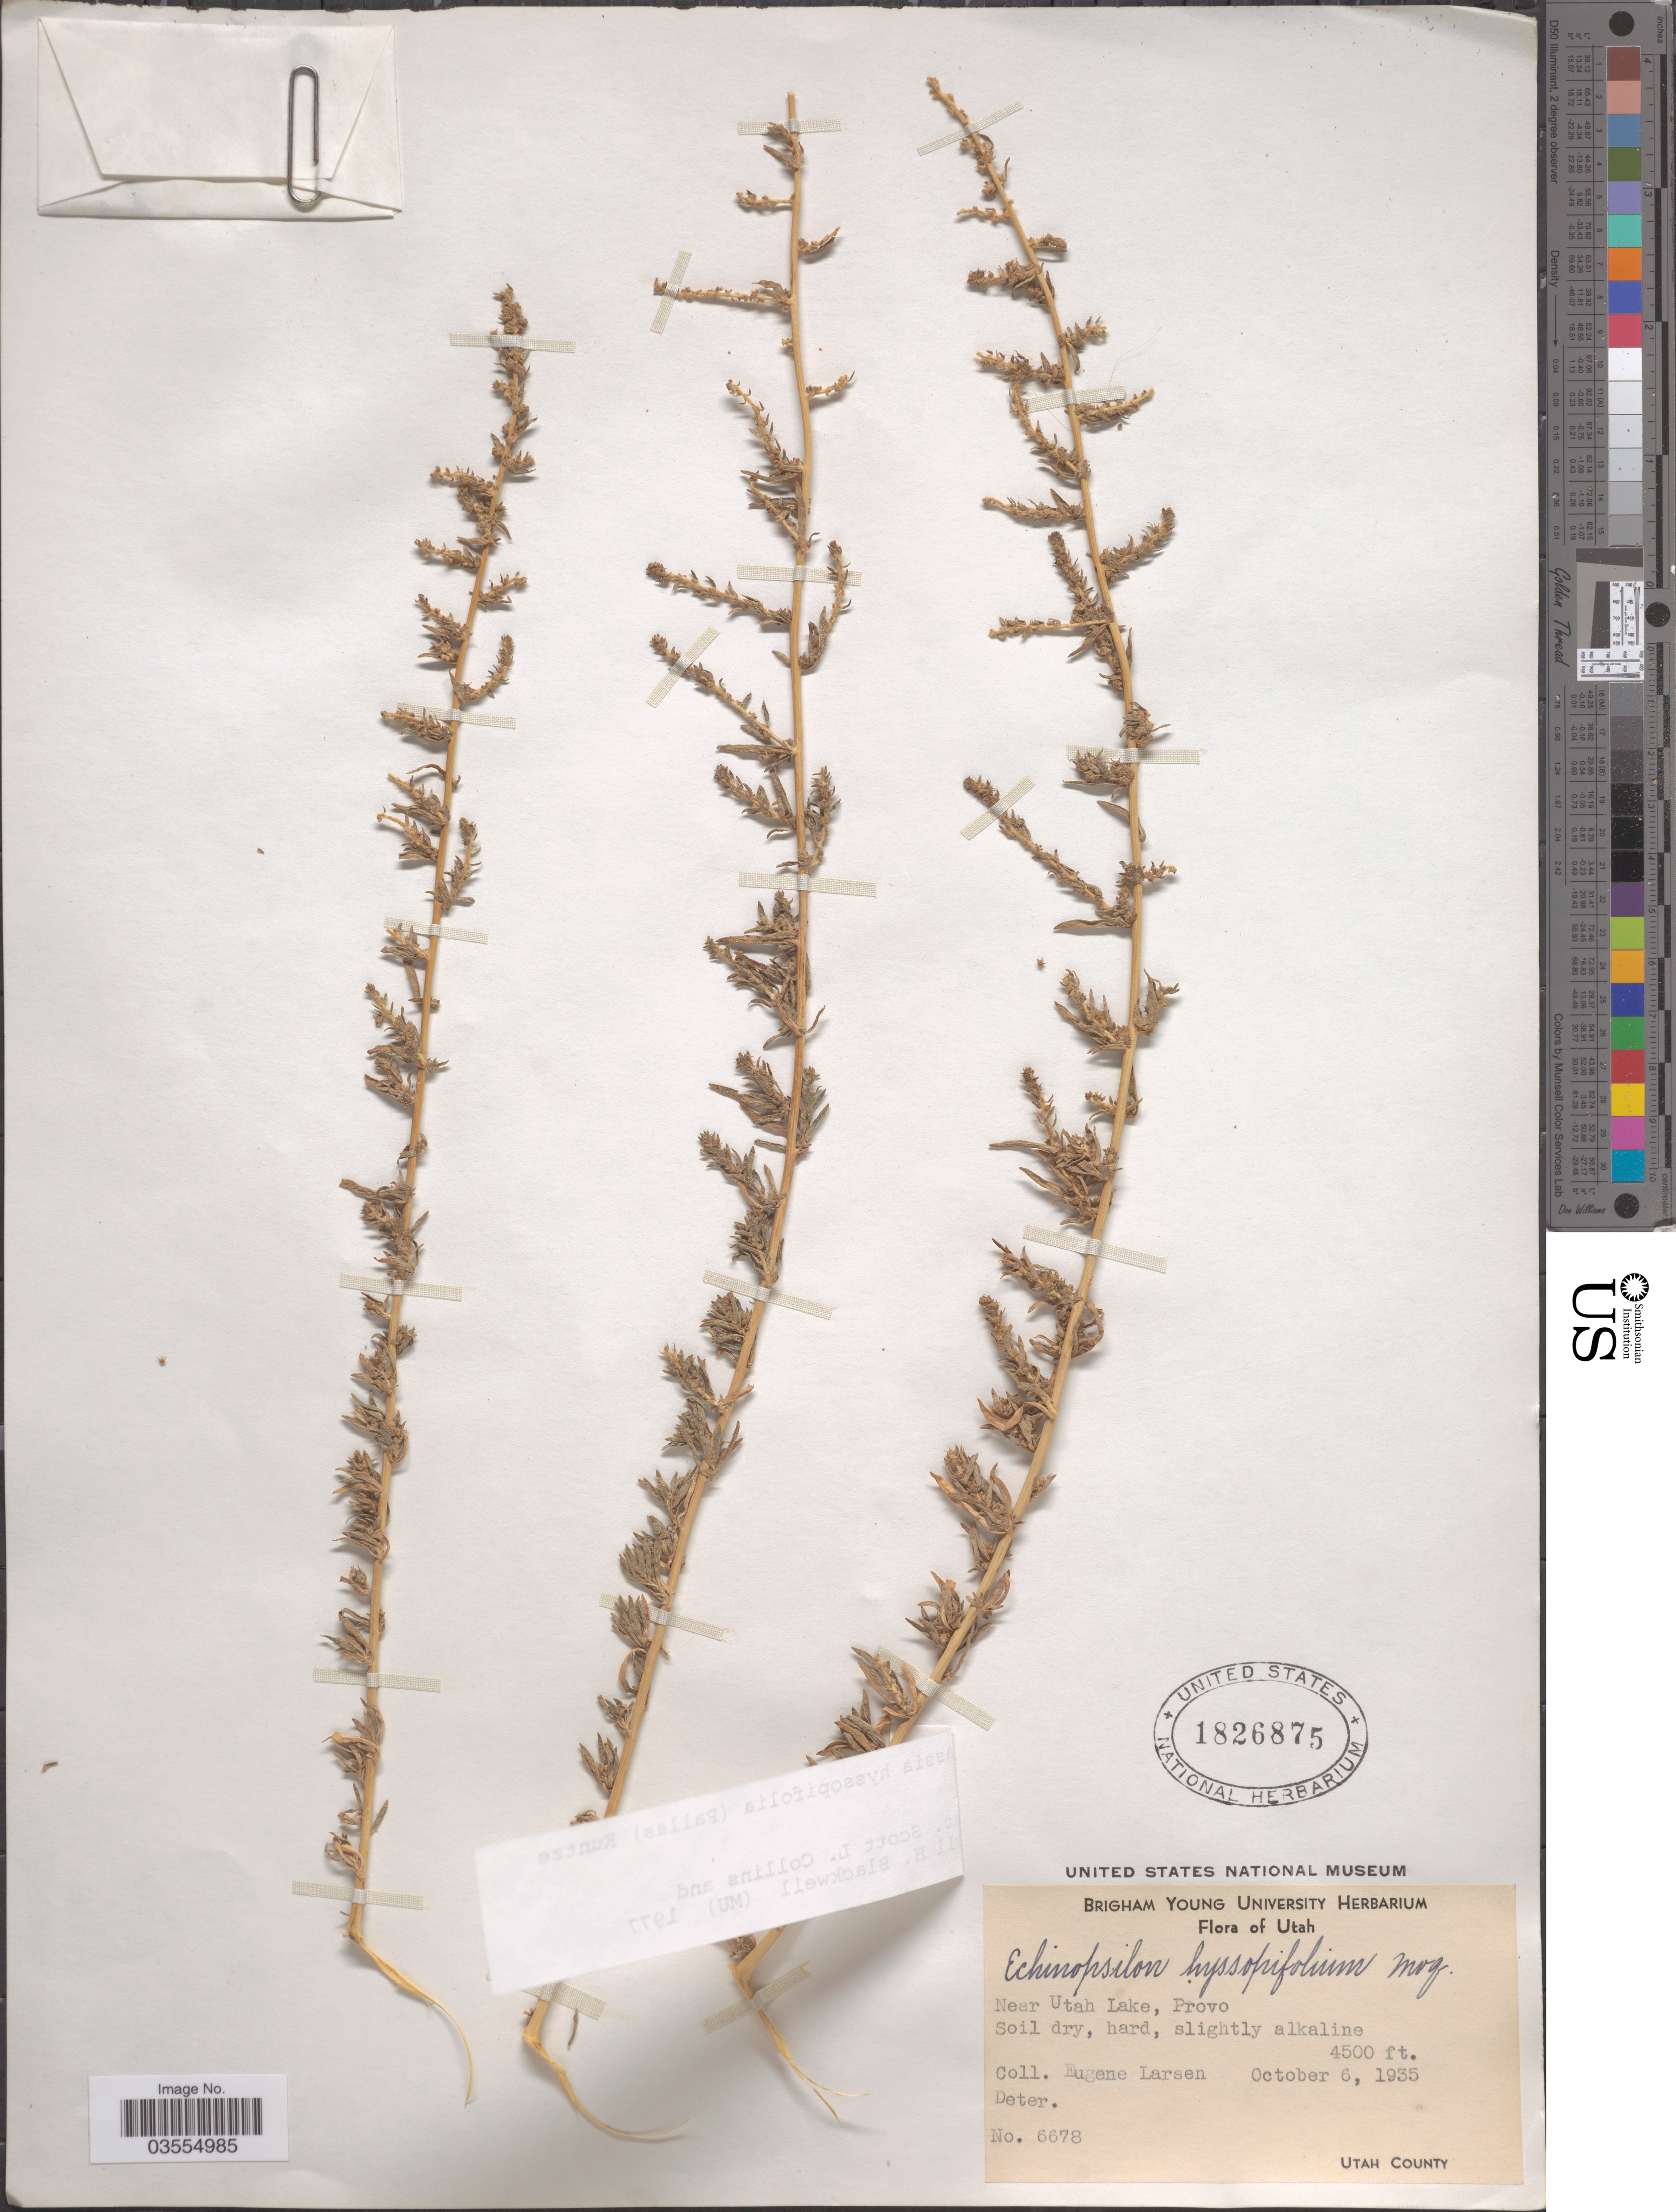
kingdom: Plantae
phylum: Tracheophyta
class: Magnoliopsida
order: Caryophyllales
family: Amaranthaceae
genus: Bassia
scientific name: Bassia hyssopifolia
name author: (Pall.) Kuntze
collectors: E. Larsen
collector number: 6678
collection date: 1935-10-06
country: United States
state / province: Utah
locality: Near Utah Lake, Provo.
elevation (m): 1372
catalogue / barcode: US 1826875